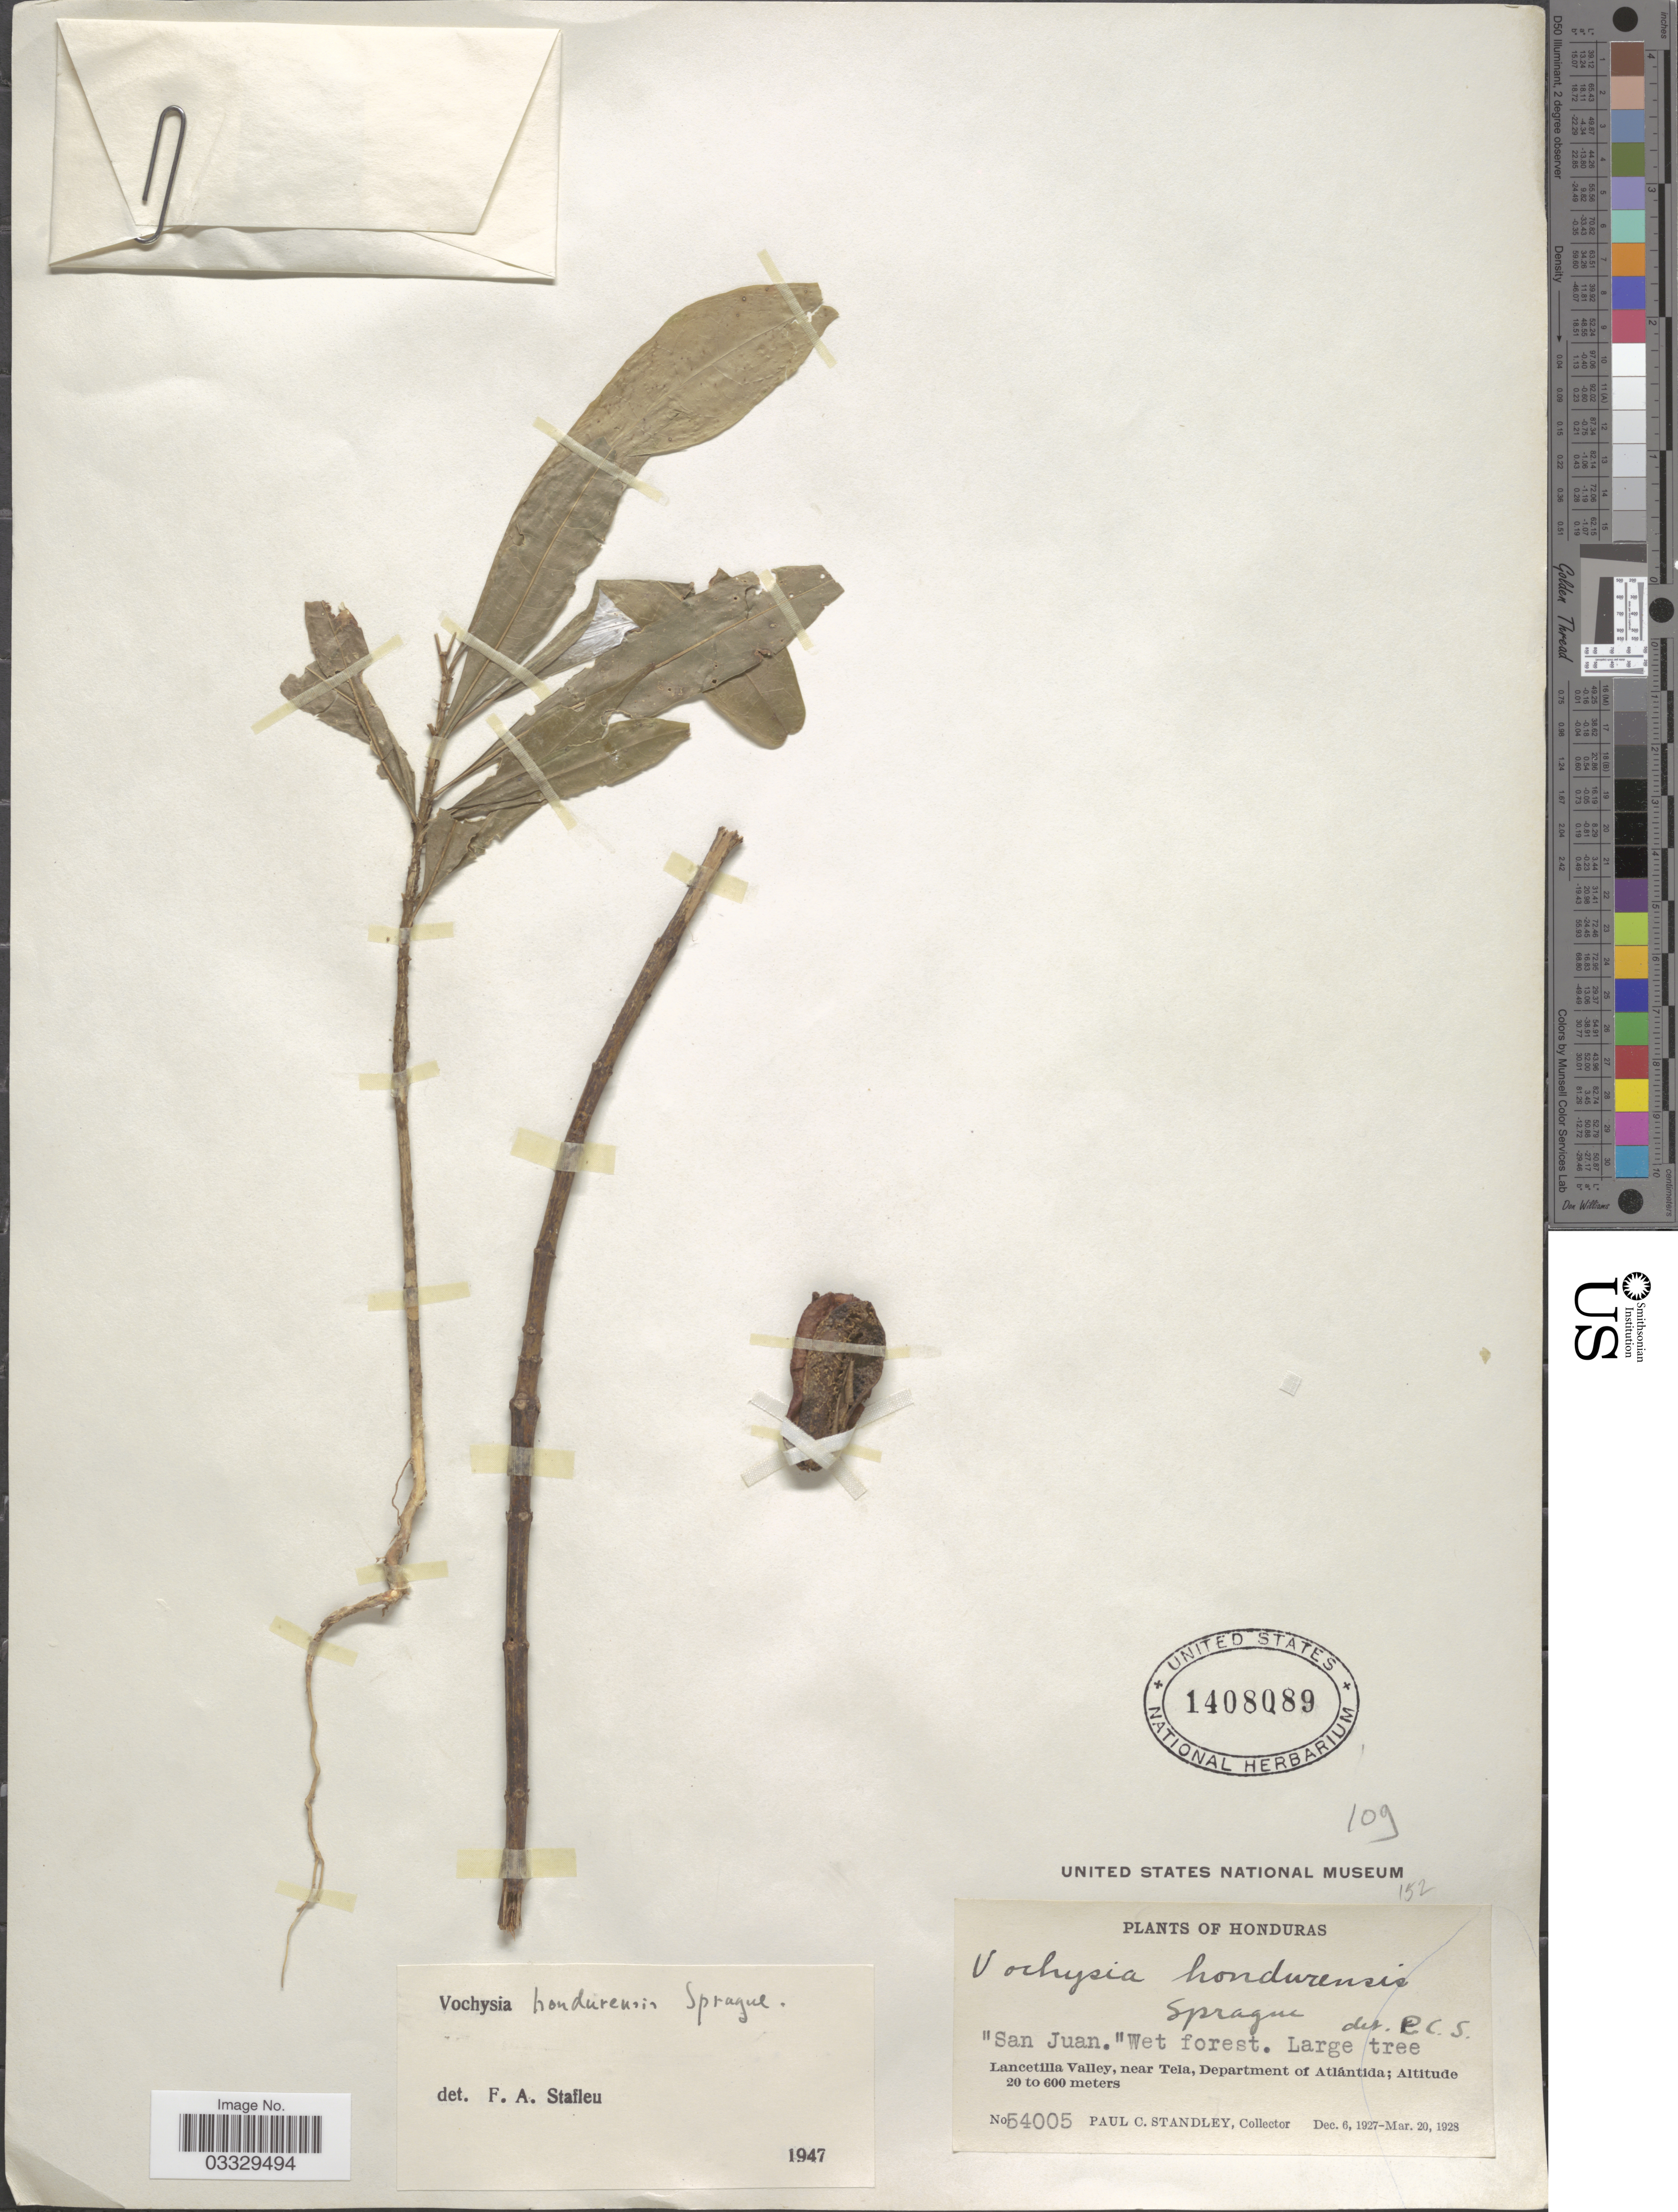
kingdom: Plantae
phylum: Tracheophyta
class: Magnoliopsida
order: Myrtales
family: Vochysiaceae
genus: Vochysia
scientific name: Vochysia hondurensis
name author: Sprague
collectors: P. C. Standley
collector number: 54005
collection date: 1927-12-06/1928-03-20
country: Honduras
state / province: Atlántida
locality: Lancetilla Valley, near Tela, Department of Atlántida.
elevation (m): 20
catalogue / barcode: US 1408089